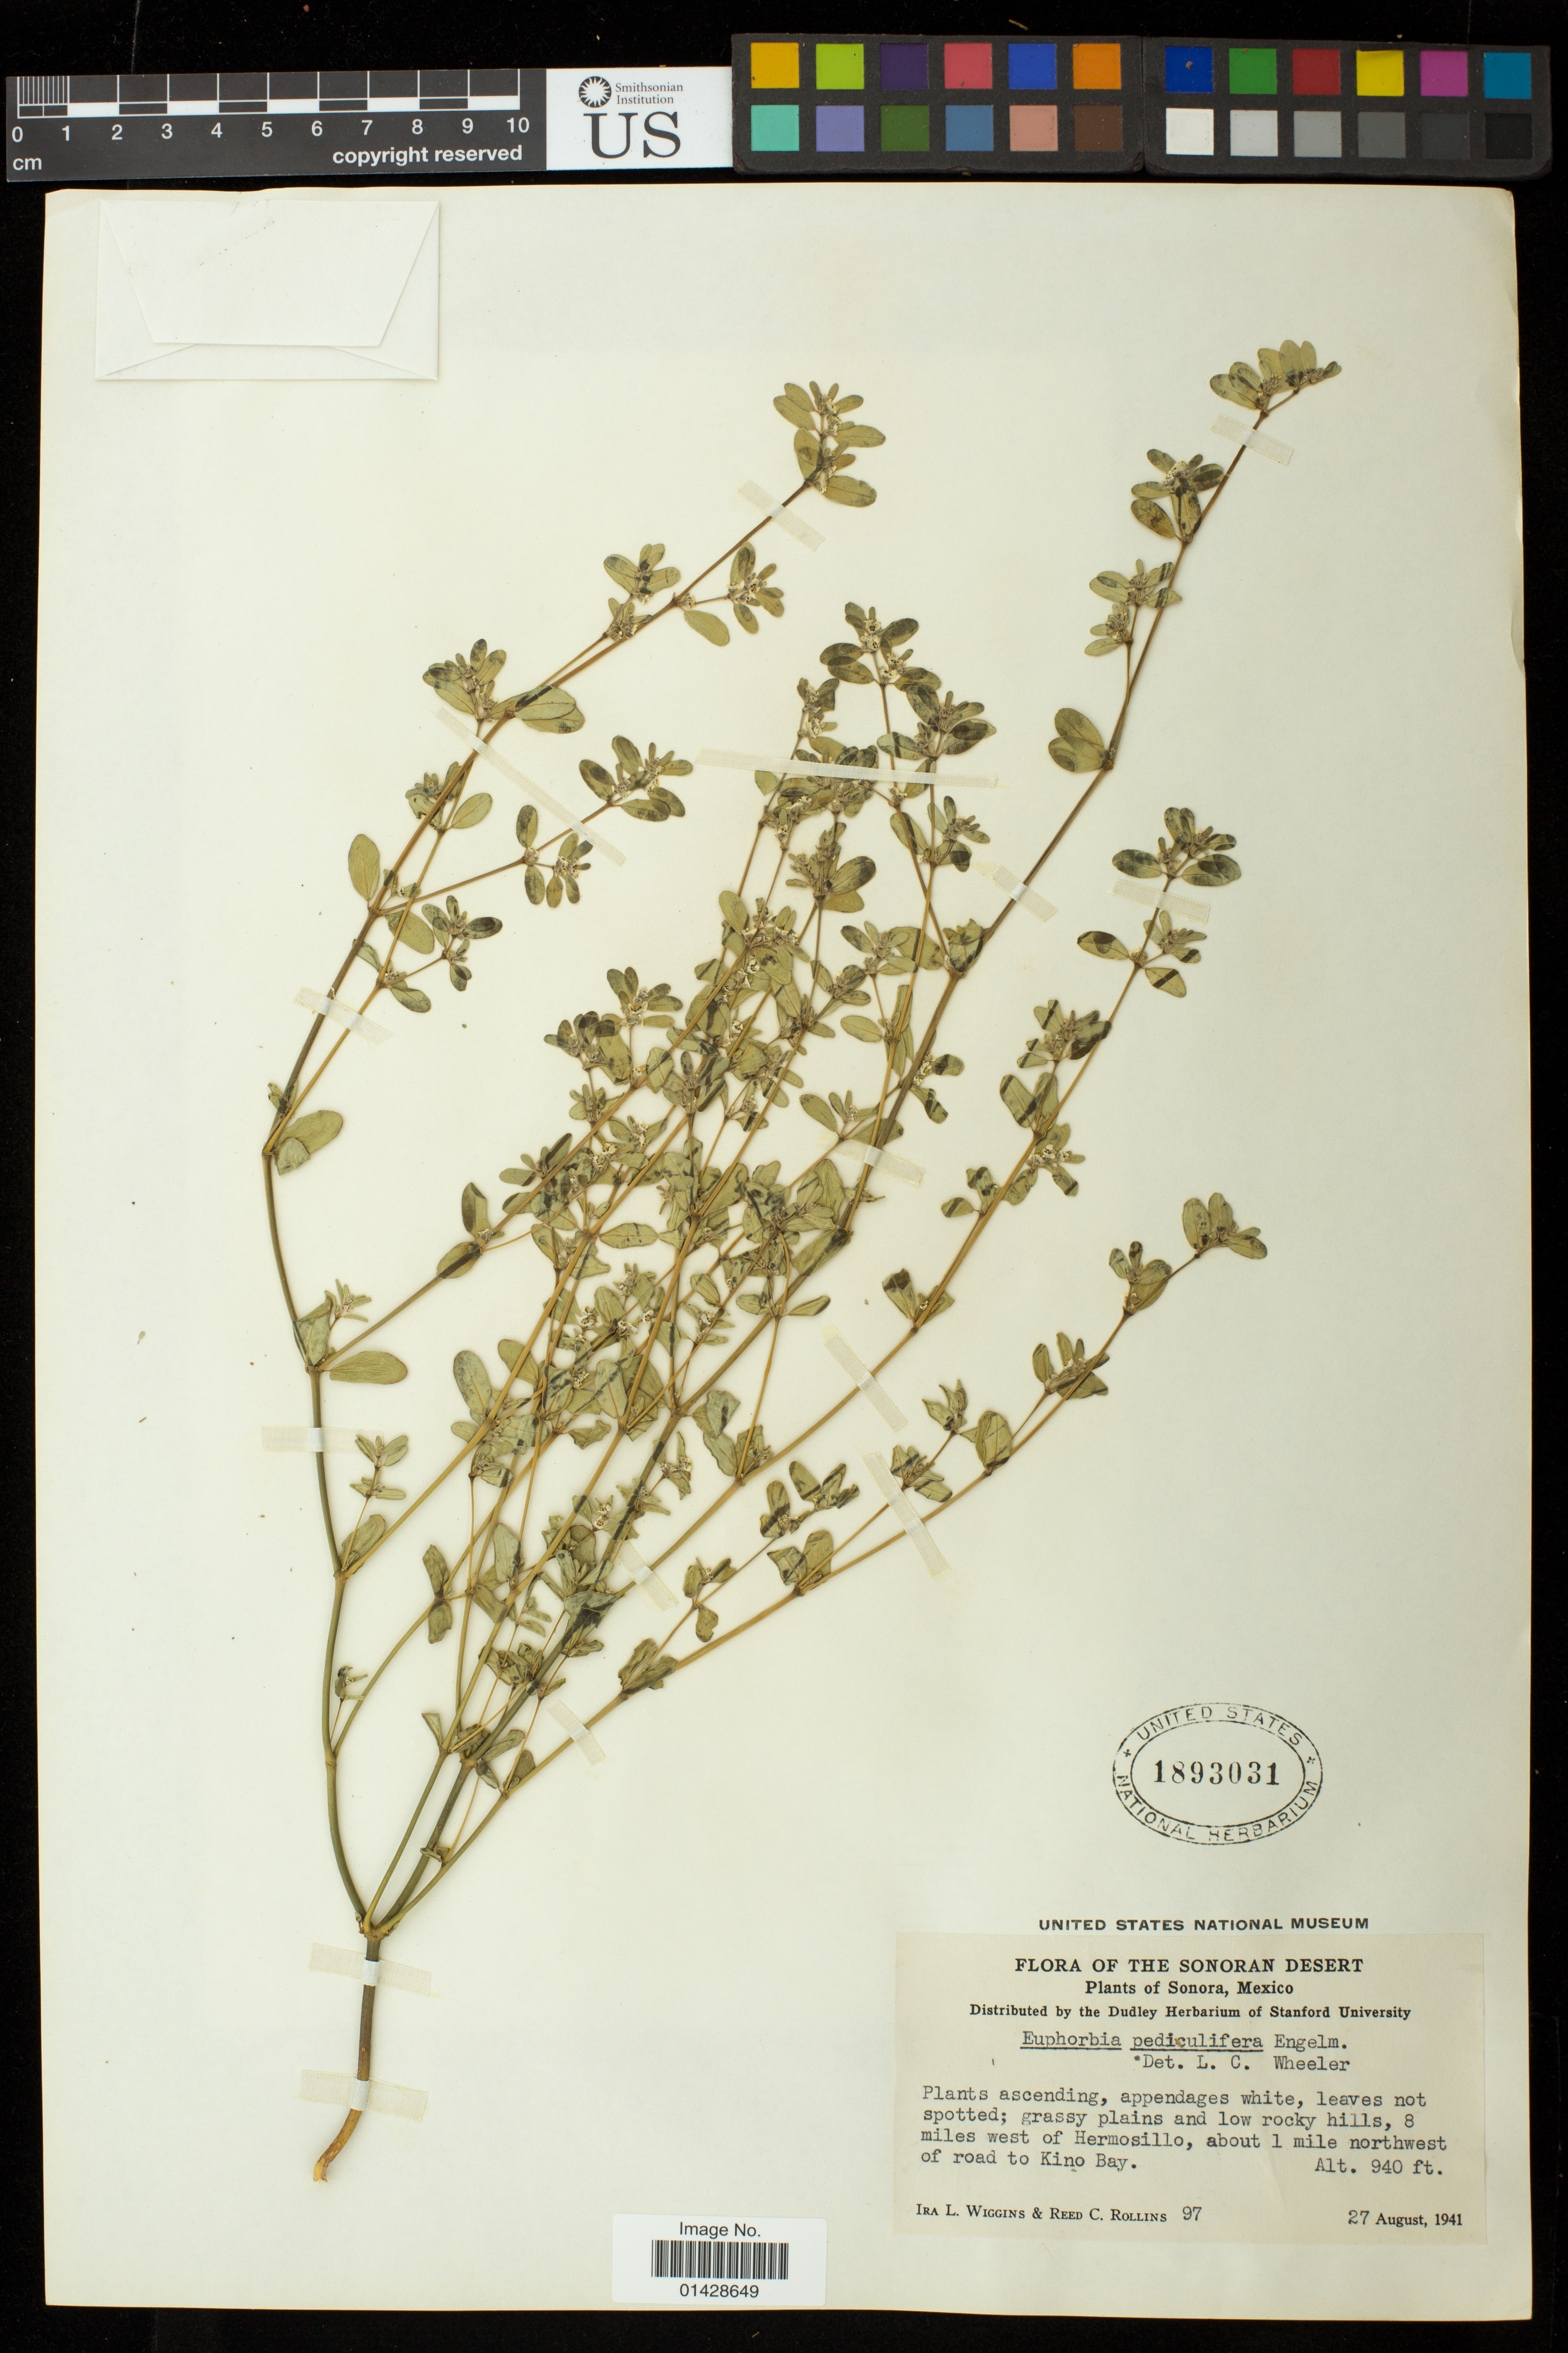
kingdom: Plantae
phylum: Tracheophyta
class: Magnoliopsida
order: Malpighiales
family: Euphorbiaceae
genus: Euphorbia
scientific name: Euphorbia pediculifera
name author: Engelm.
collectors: I. L. Wiggins & R. C. Rollins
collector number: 97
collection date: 1941-08-27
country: Mexico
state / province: Sonora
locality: grassy plains and low rocky hills, 8 miles west of Hermosillo, about 1 mile northwest of road to Kino Bay.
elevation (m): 287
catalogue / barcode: US 1893031